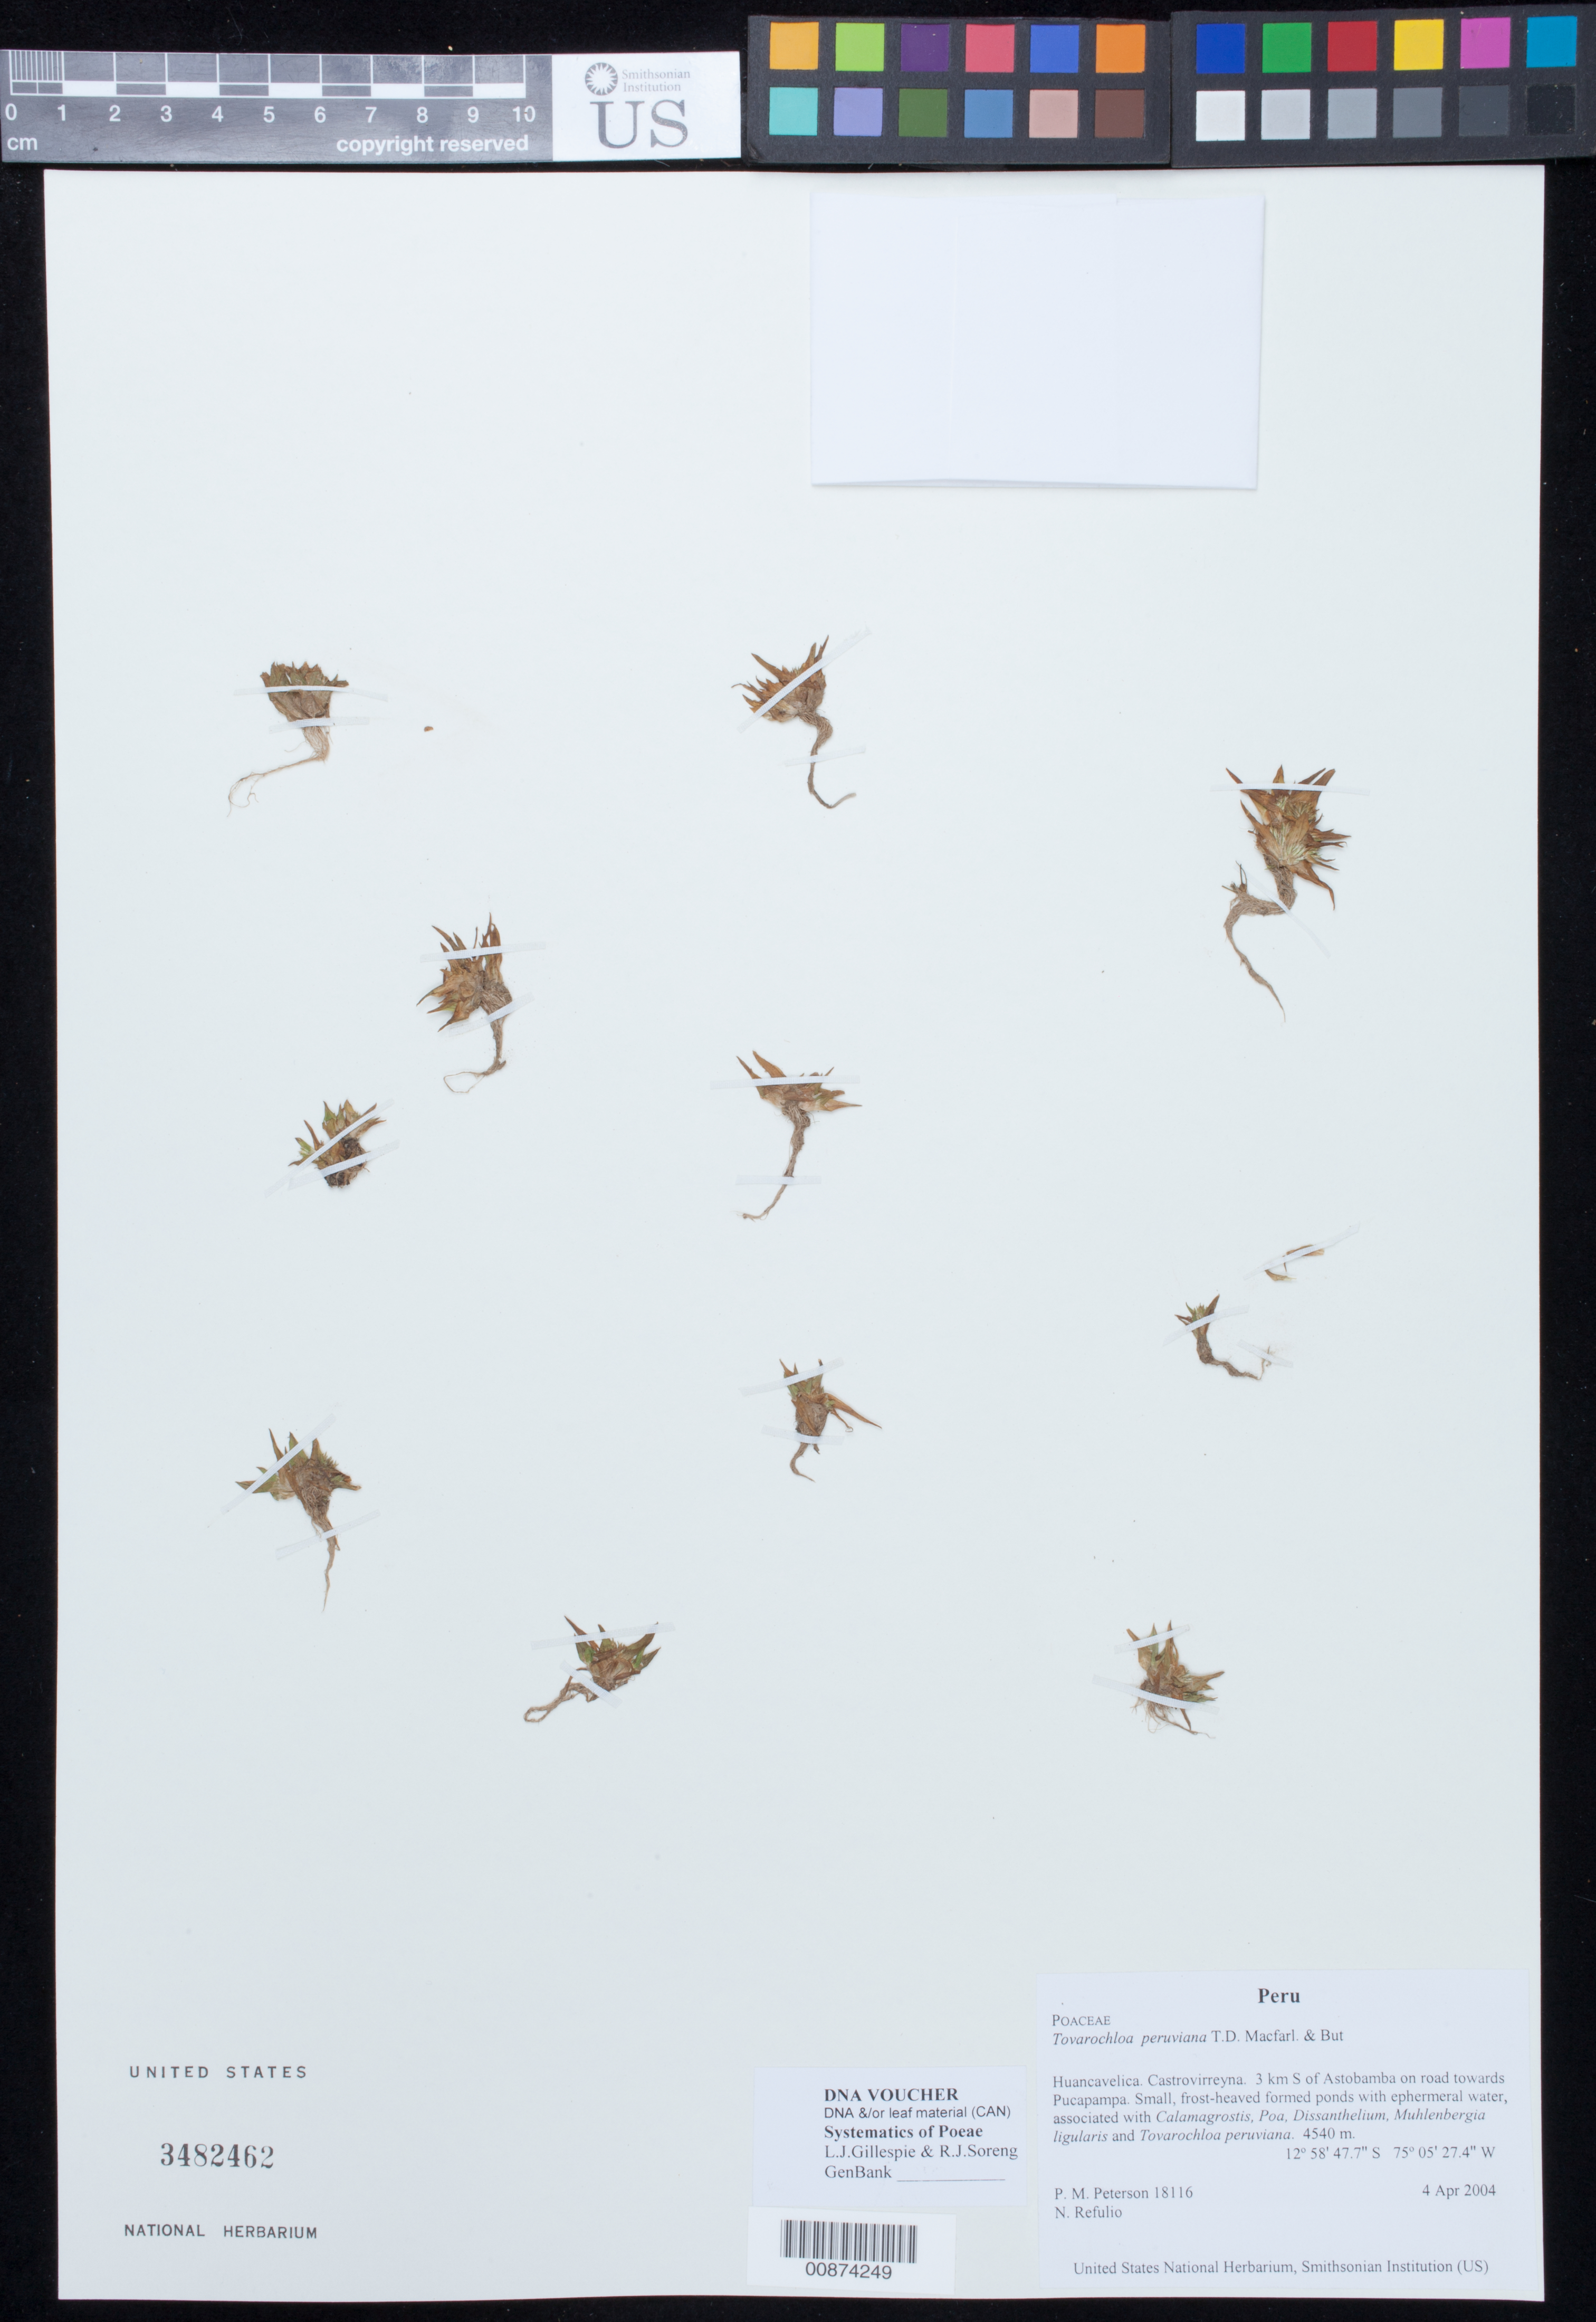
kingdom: Plantae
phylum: Tracheophyta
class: Liliopsida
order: Poales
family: Poaceae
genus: Tovarochloa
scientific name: Tovarochloa peruviana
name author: T.D. Macfarl. & But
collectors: P. M. Peterson & N. Refulio-Rodríguez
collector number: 18116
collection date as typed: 04 Apr 2004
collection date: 2004-04-04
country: Peru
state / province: Huancavelica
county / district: Castrovirreyna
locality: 3 km S of Astobamba on road towards Pucapampa. Small, frost-heaved formed ponds with ephermeral water, associated with Calamagrostis, Poa, Dissanthelium, Muhlenbergia ligularis and Tovarochloa peruviana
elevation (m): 4540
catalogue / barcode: US 3482462